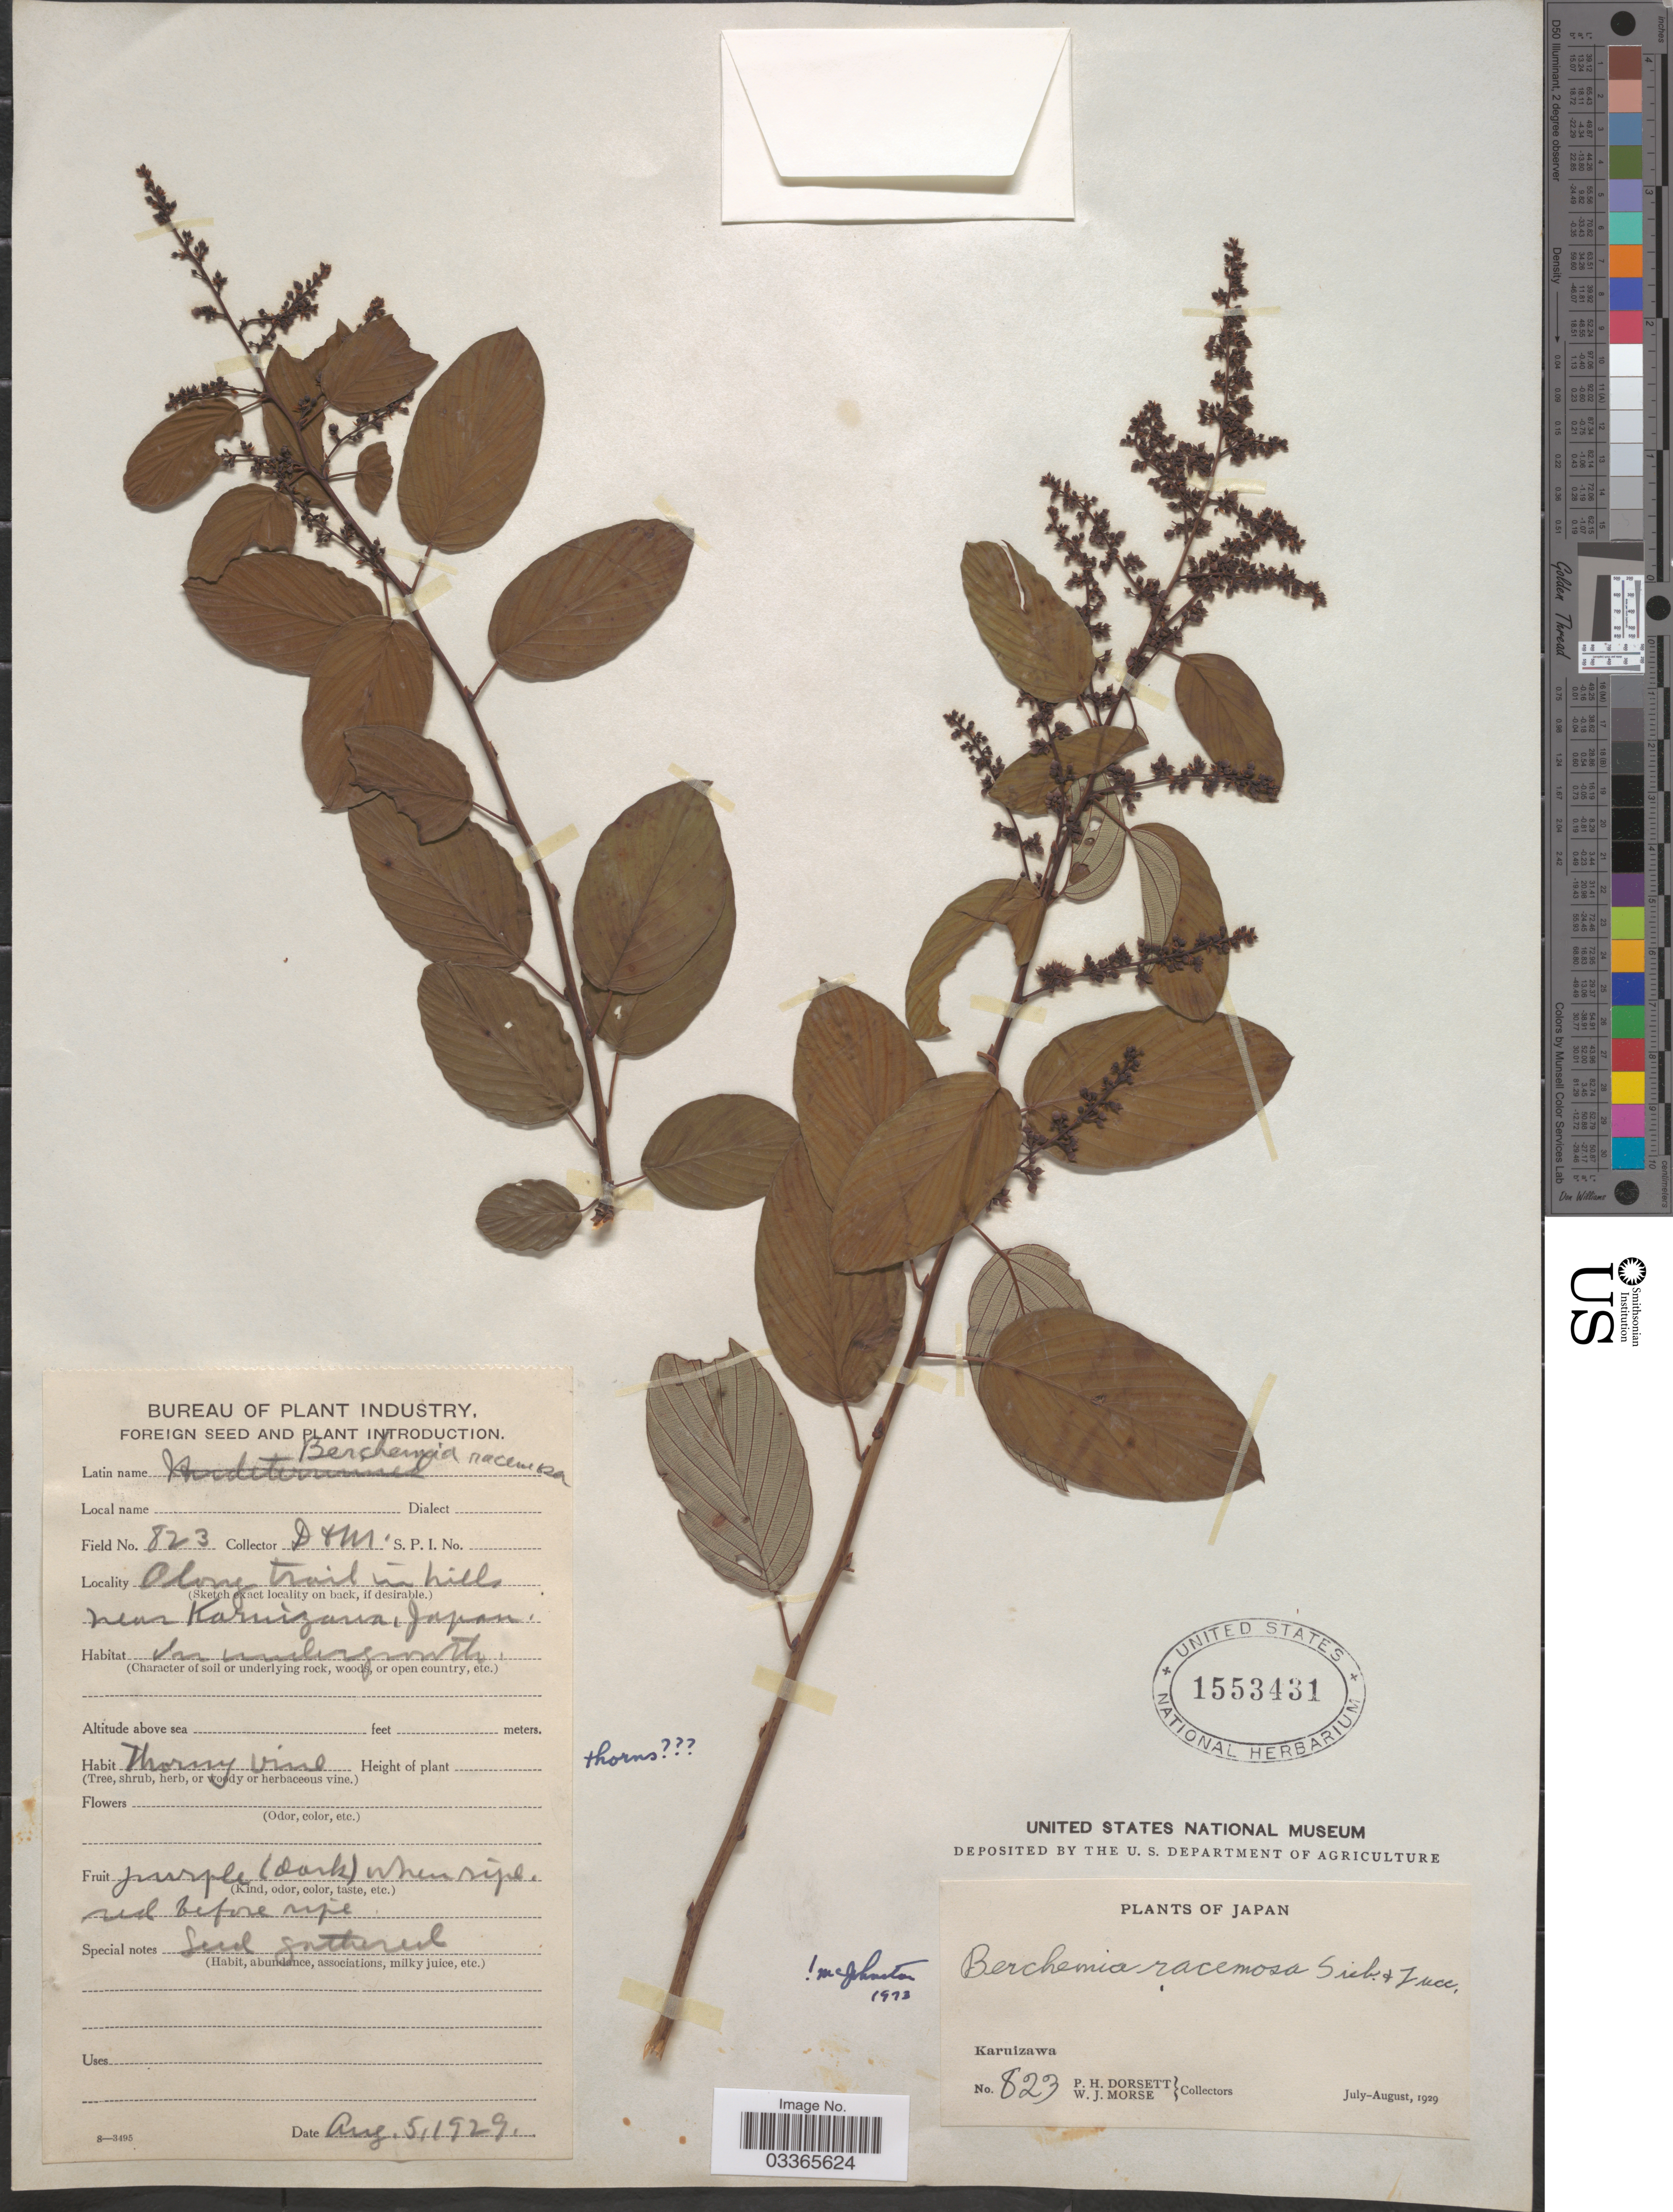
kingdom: Plantae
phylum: Tracheophyta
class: Magnoliopsida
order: Rosales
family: Rhamnaceae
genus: Berchemia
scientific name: Berchemia racemosa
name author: Siebold & Zucc.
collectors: P. H. Dorsett & W. J. Morse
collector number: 823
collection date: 1929-08-05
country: Japan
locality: Along trail in hills near Karuizawa.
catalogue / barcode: US 1553431